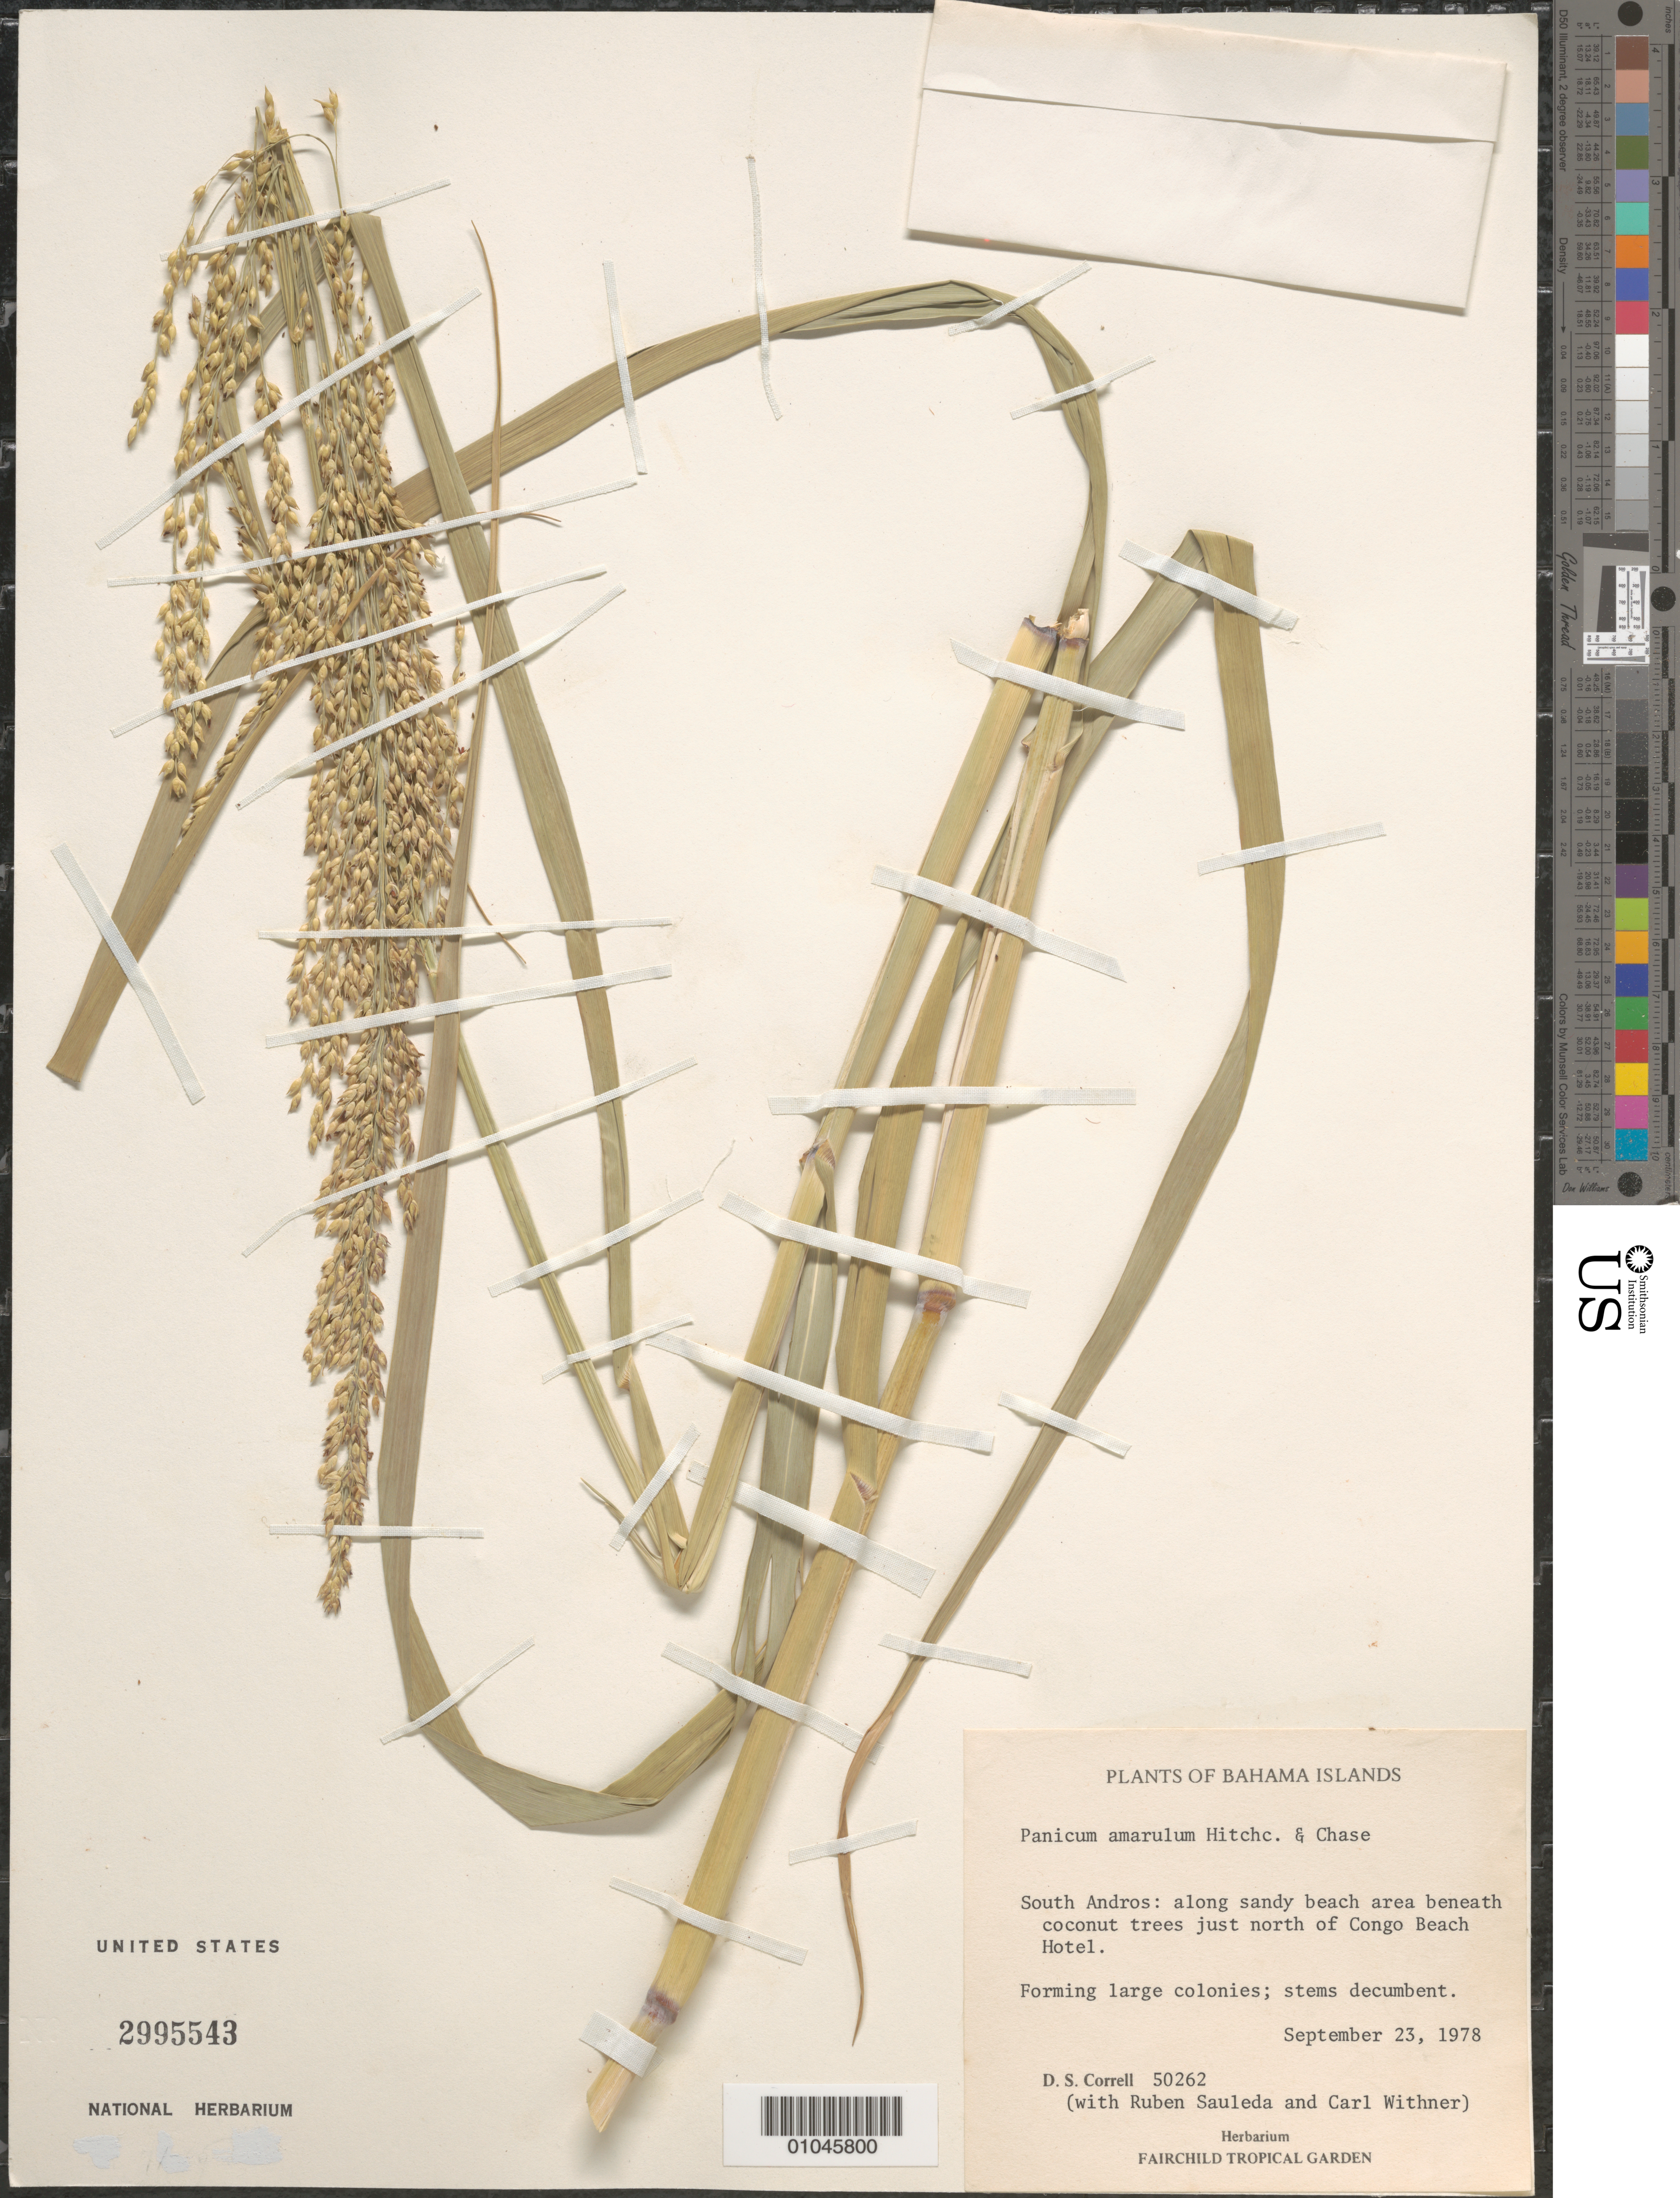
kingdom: Plantae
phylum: Tracheophyta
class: Liliopsida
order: Poales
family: Poaceae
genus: Panicum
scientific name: Panicum amarulum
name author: Hitchc. & Chase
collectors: D. S. Correll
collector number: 50262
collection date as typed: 23 Sep 1978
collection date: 1978-09-23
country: Bahamas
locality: South Andros: along sandy beach area beneath coconut trees just N of Gongo Beach Hotel.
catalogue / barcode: US 2995543